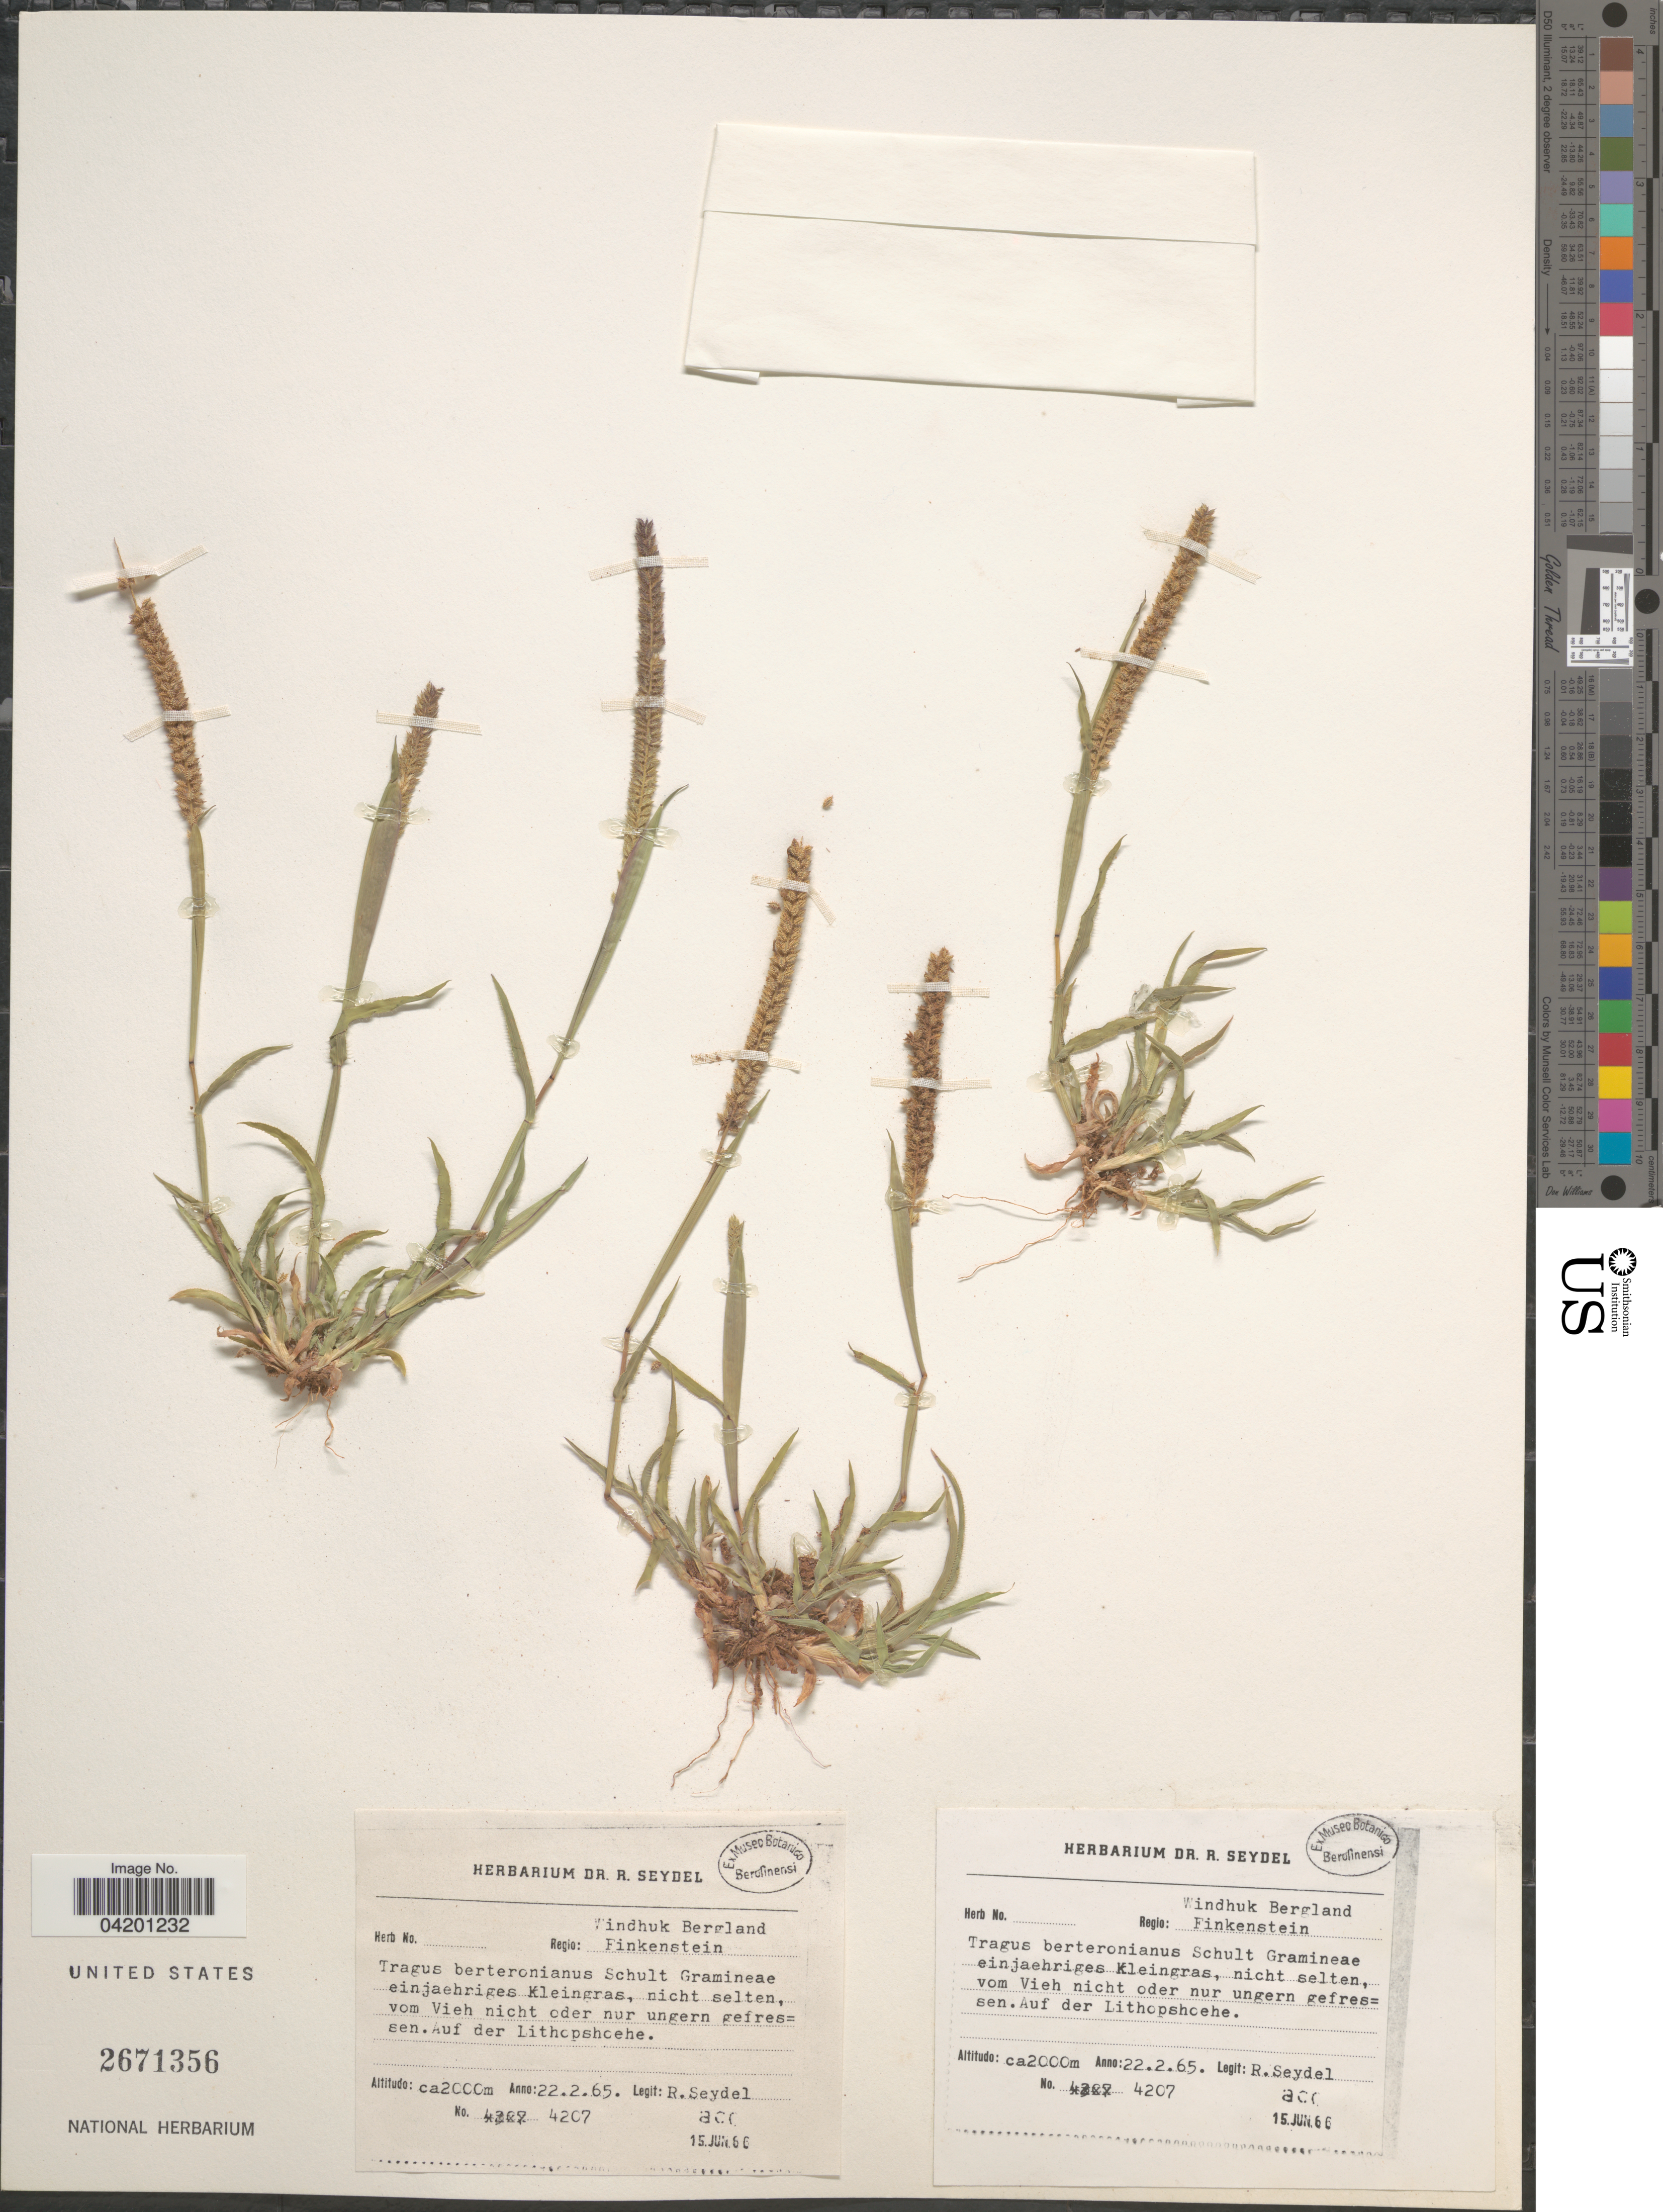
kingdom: Plantae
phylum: Tracheophyta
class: Liliopsida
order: Poales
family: Poaceae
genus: Tragus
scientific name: Tragus berteronianus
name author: Schult.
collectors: R. Seydel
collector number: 4207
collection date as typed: Transcribed d/m/y: 22/2/65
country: Namibia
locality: Regio: Windhuk Bergland Finkenstein. Auf der Lithopshoehe.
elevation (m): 2000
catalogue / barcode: US 2671356